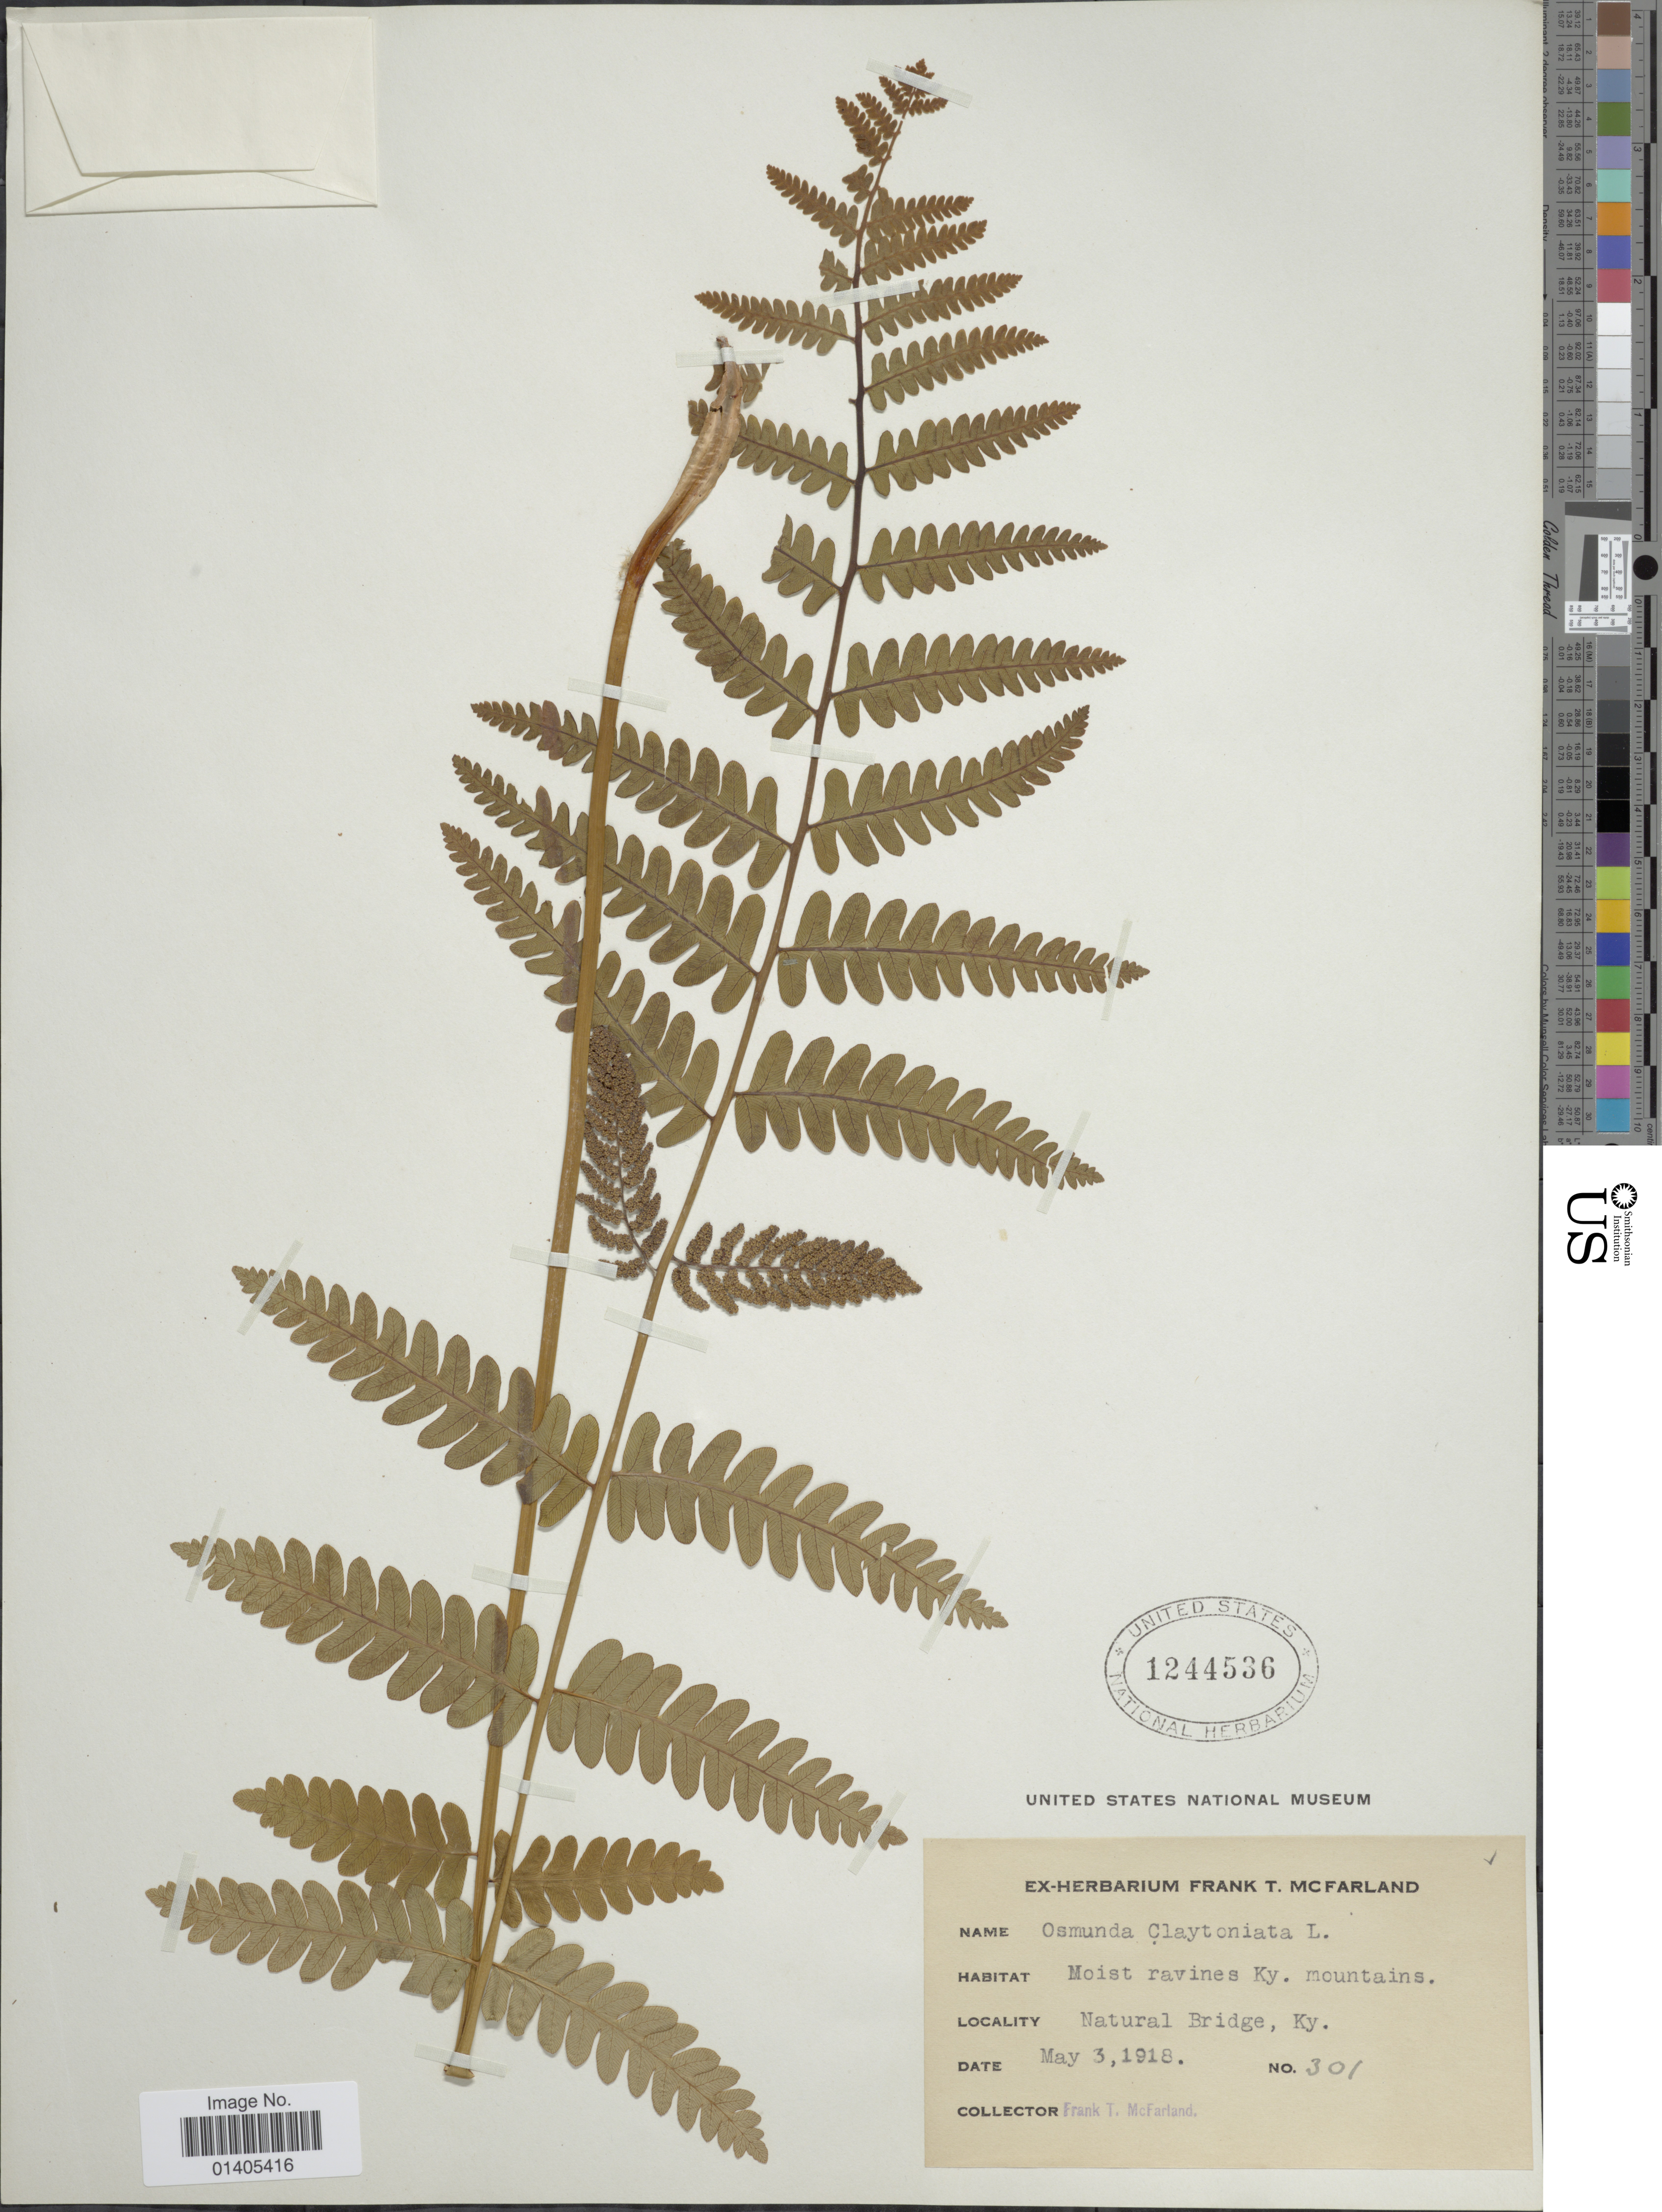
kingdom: Plantae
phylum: Tracheophyta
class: Polypodiopsida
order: Osmundales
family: Osmundaceae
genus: Osmunda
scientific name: Osmunda claytoniana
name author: (L.) Tagawa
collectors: F. McFarland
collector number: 301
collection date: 1918-05-03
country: United States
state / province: Kentucky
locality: Moist ravines Ky Moutains, natural Bridge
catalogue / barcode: US 1244536